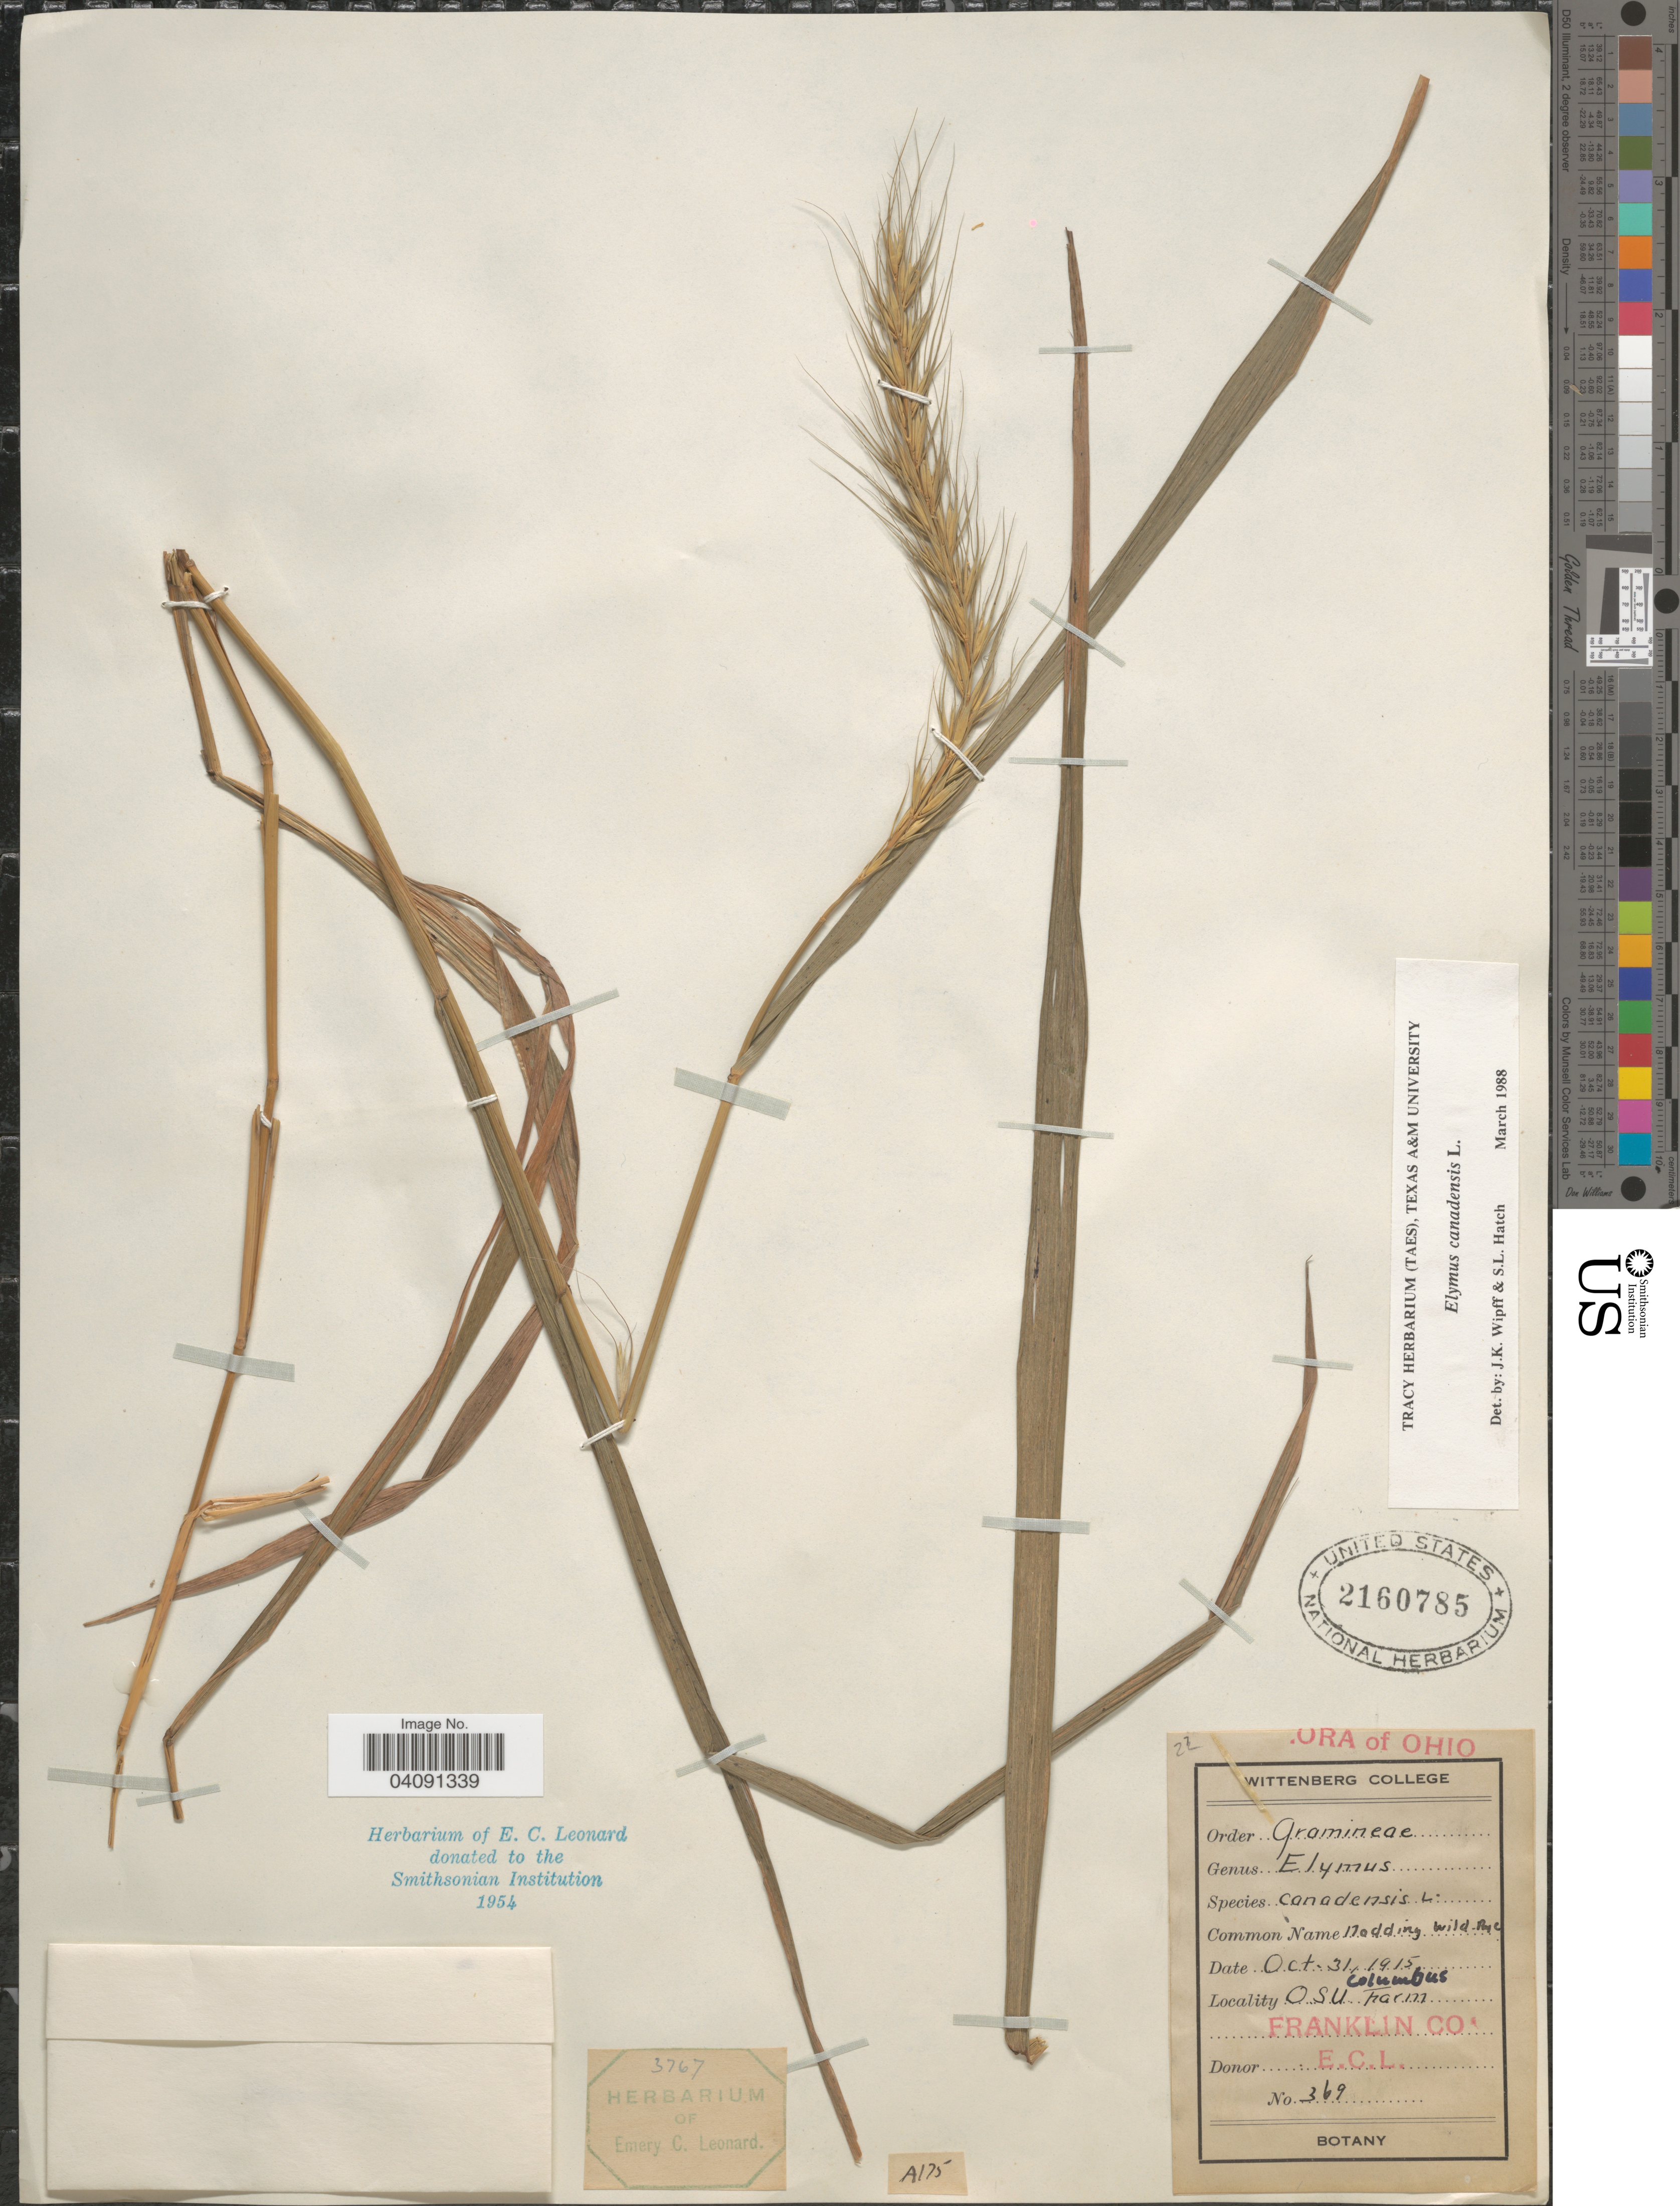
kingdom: Plantae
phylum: Tracheophyta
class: Liliopsida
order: Poales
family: Poaceae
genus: Elymus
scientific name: Elymus canadensis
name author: L.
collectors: E. C. Leonard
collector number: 369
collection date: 1915-10-31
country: United States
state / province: Ohio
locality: Columbus. OSU Farm. Franklin Co.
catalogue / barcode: US 2160785